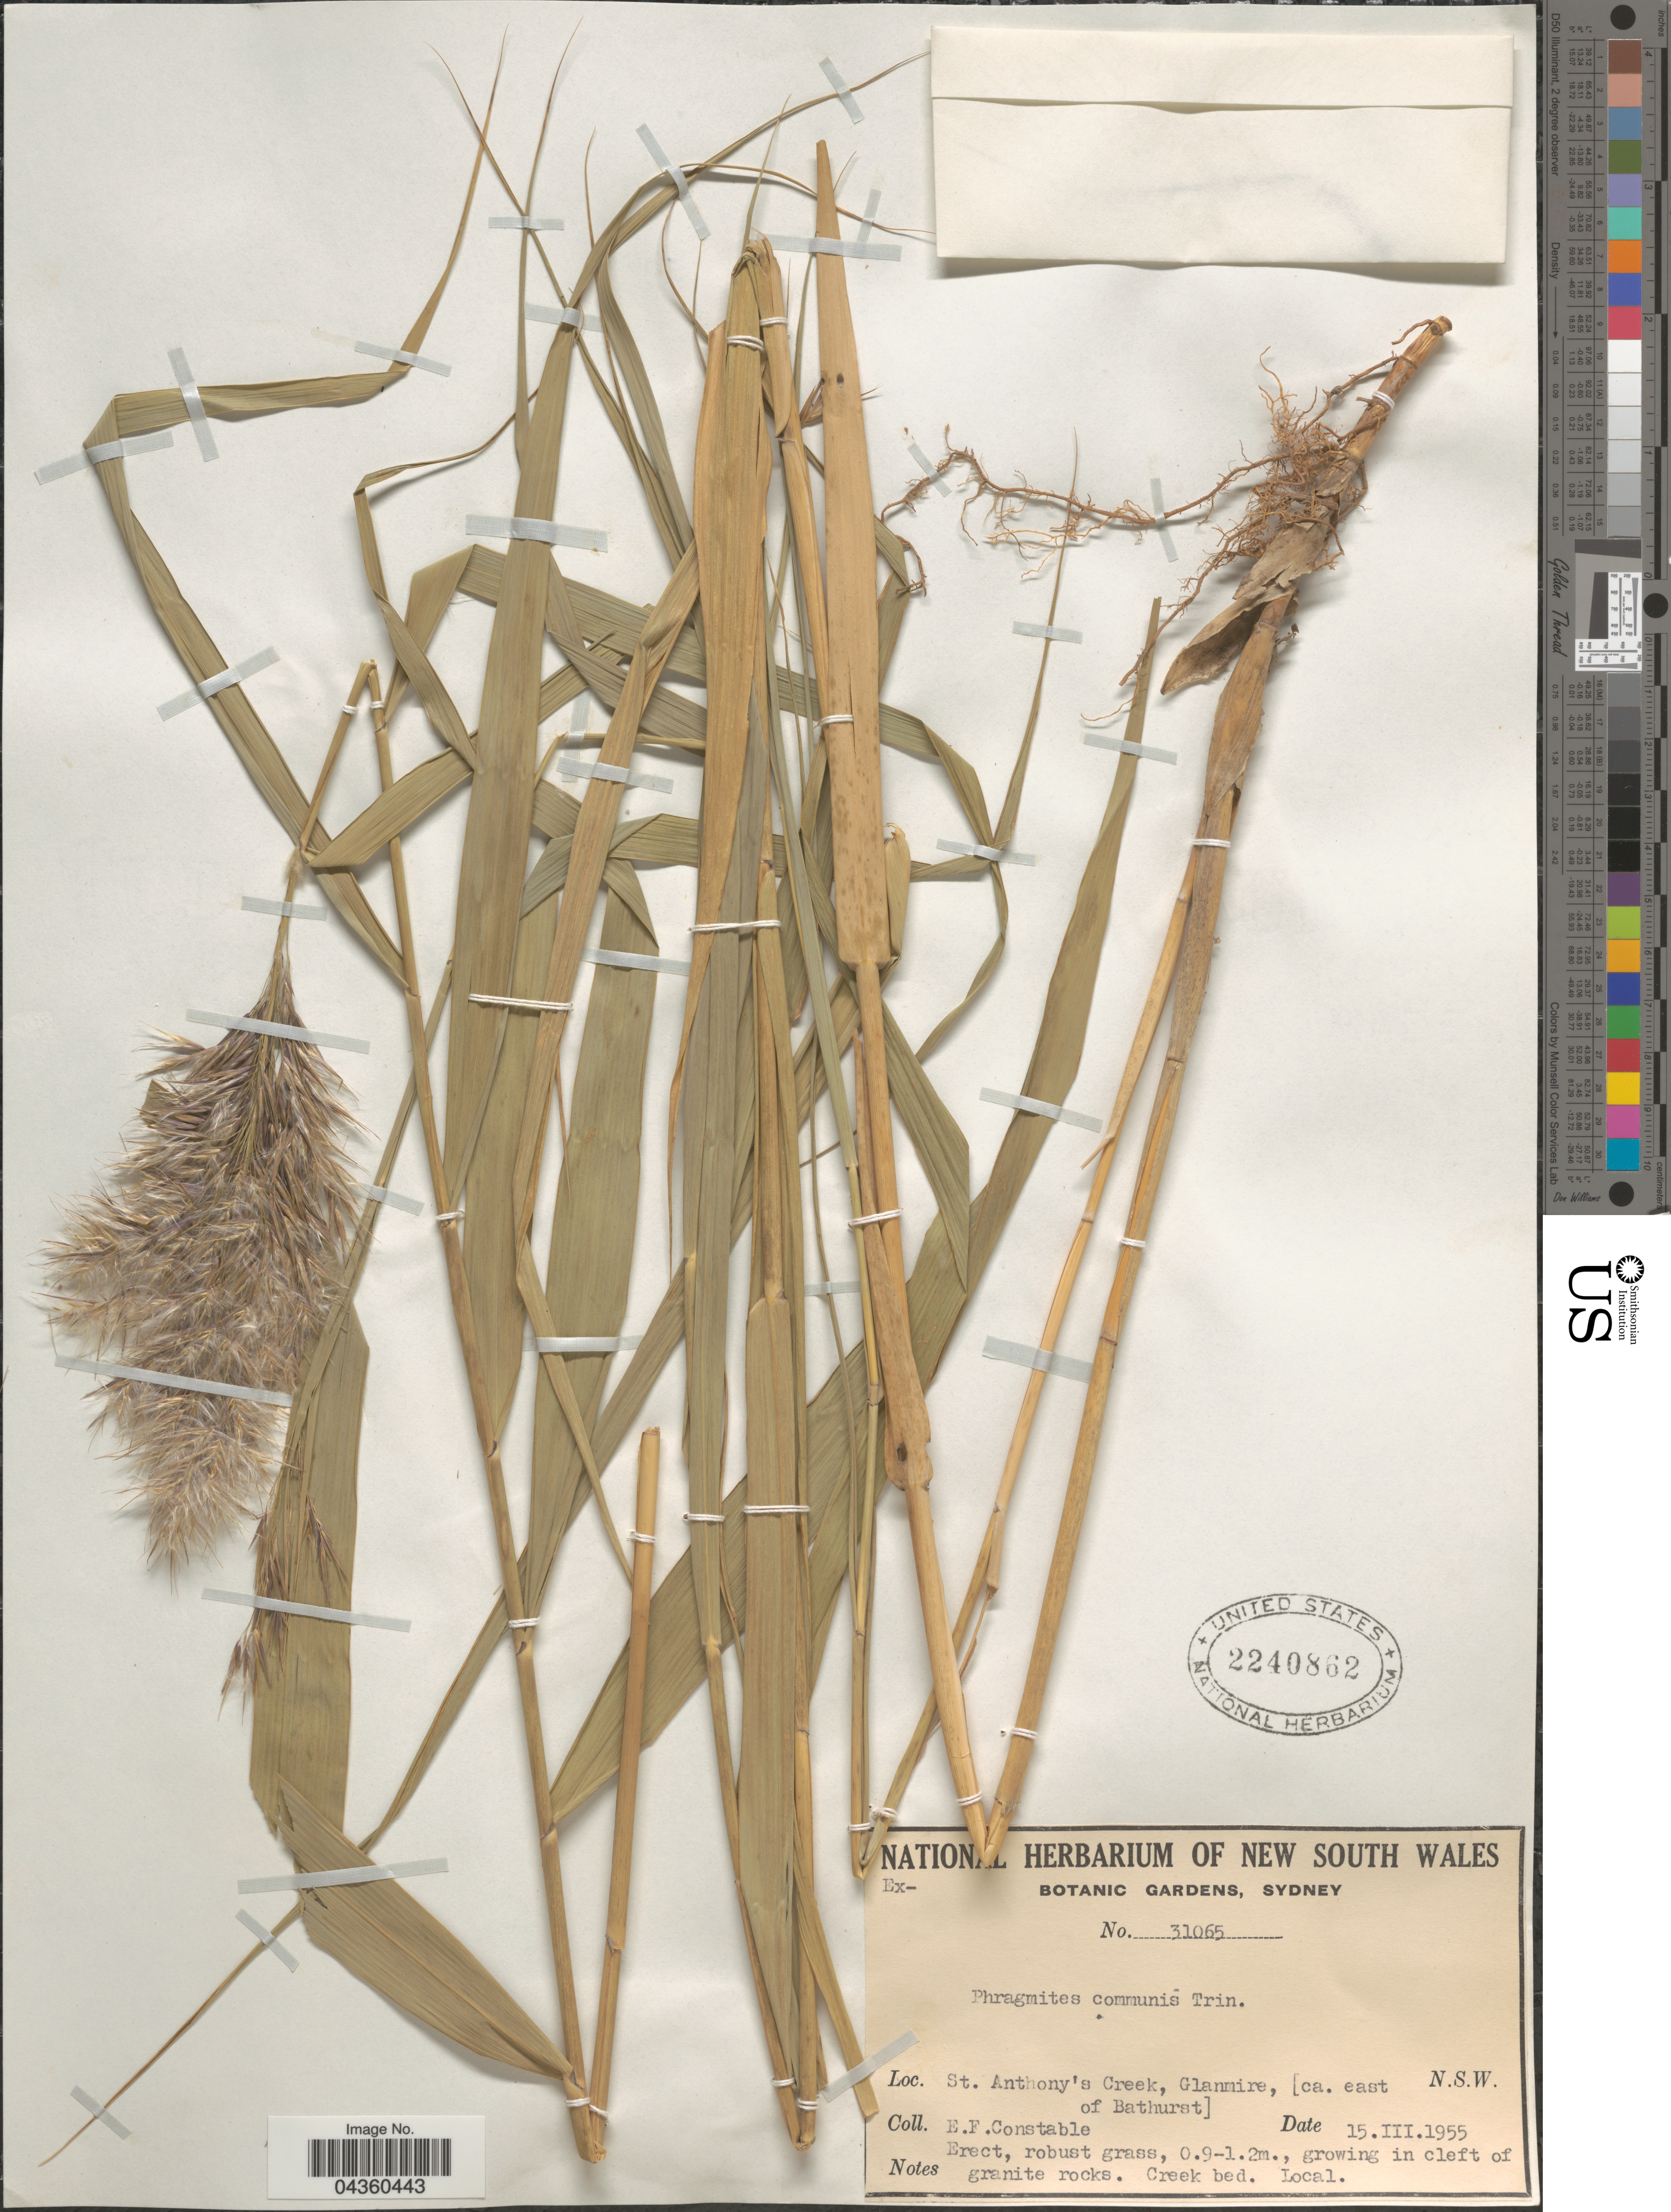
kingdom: Plantae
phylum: Tracheophyta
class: Liliopsida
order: Poales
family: Poaceae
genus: Phragmites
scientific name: Phragmites australis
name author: (Cav.) Trin. ex Steud.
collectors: E. F. Constable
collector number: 31065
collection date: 1955-03-15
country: Australia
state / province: New South Wales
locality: St. Anthony's Creek, Glanmire, [ca. east of Bathurst].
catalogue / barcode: US 2240862